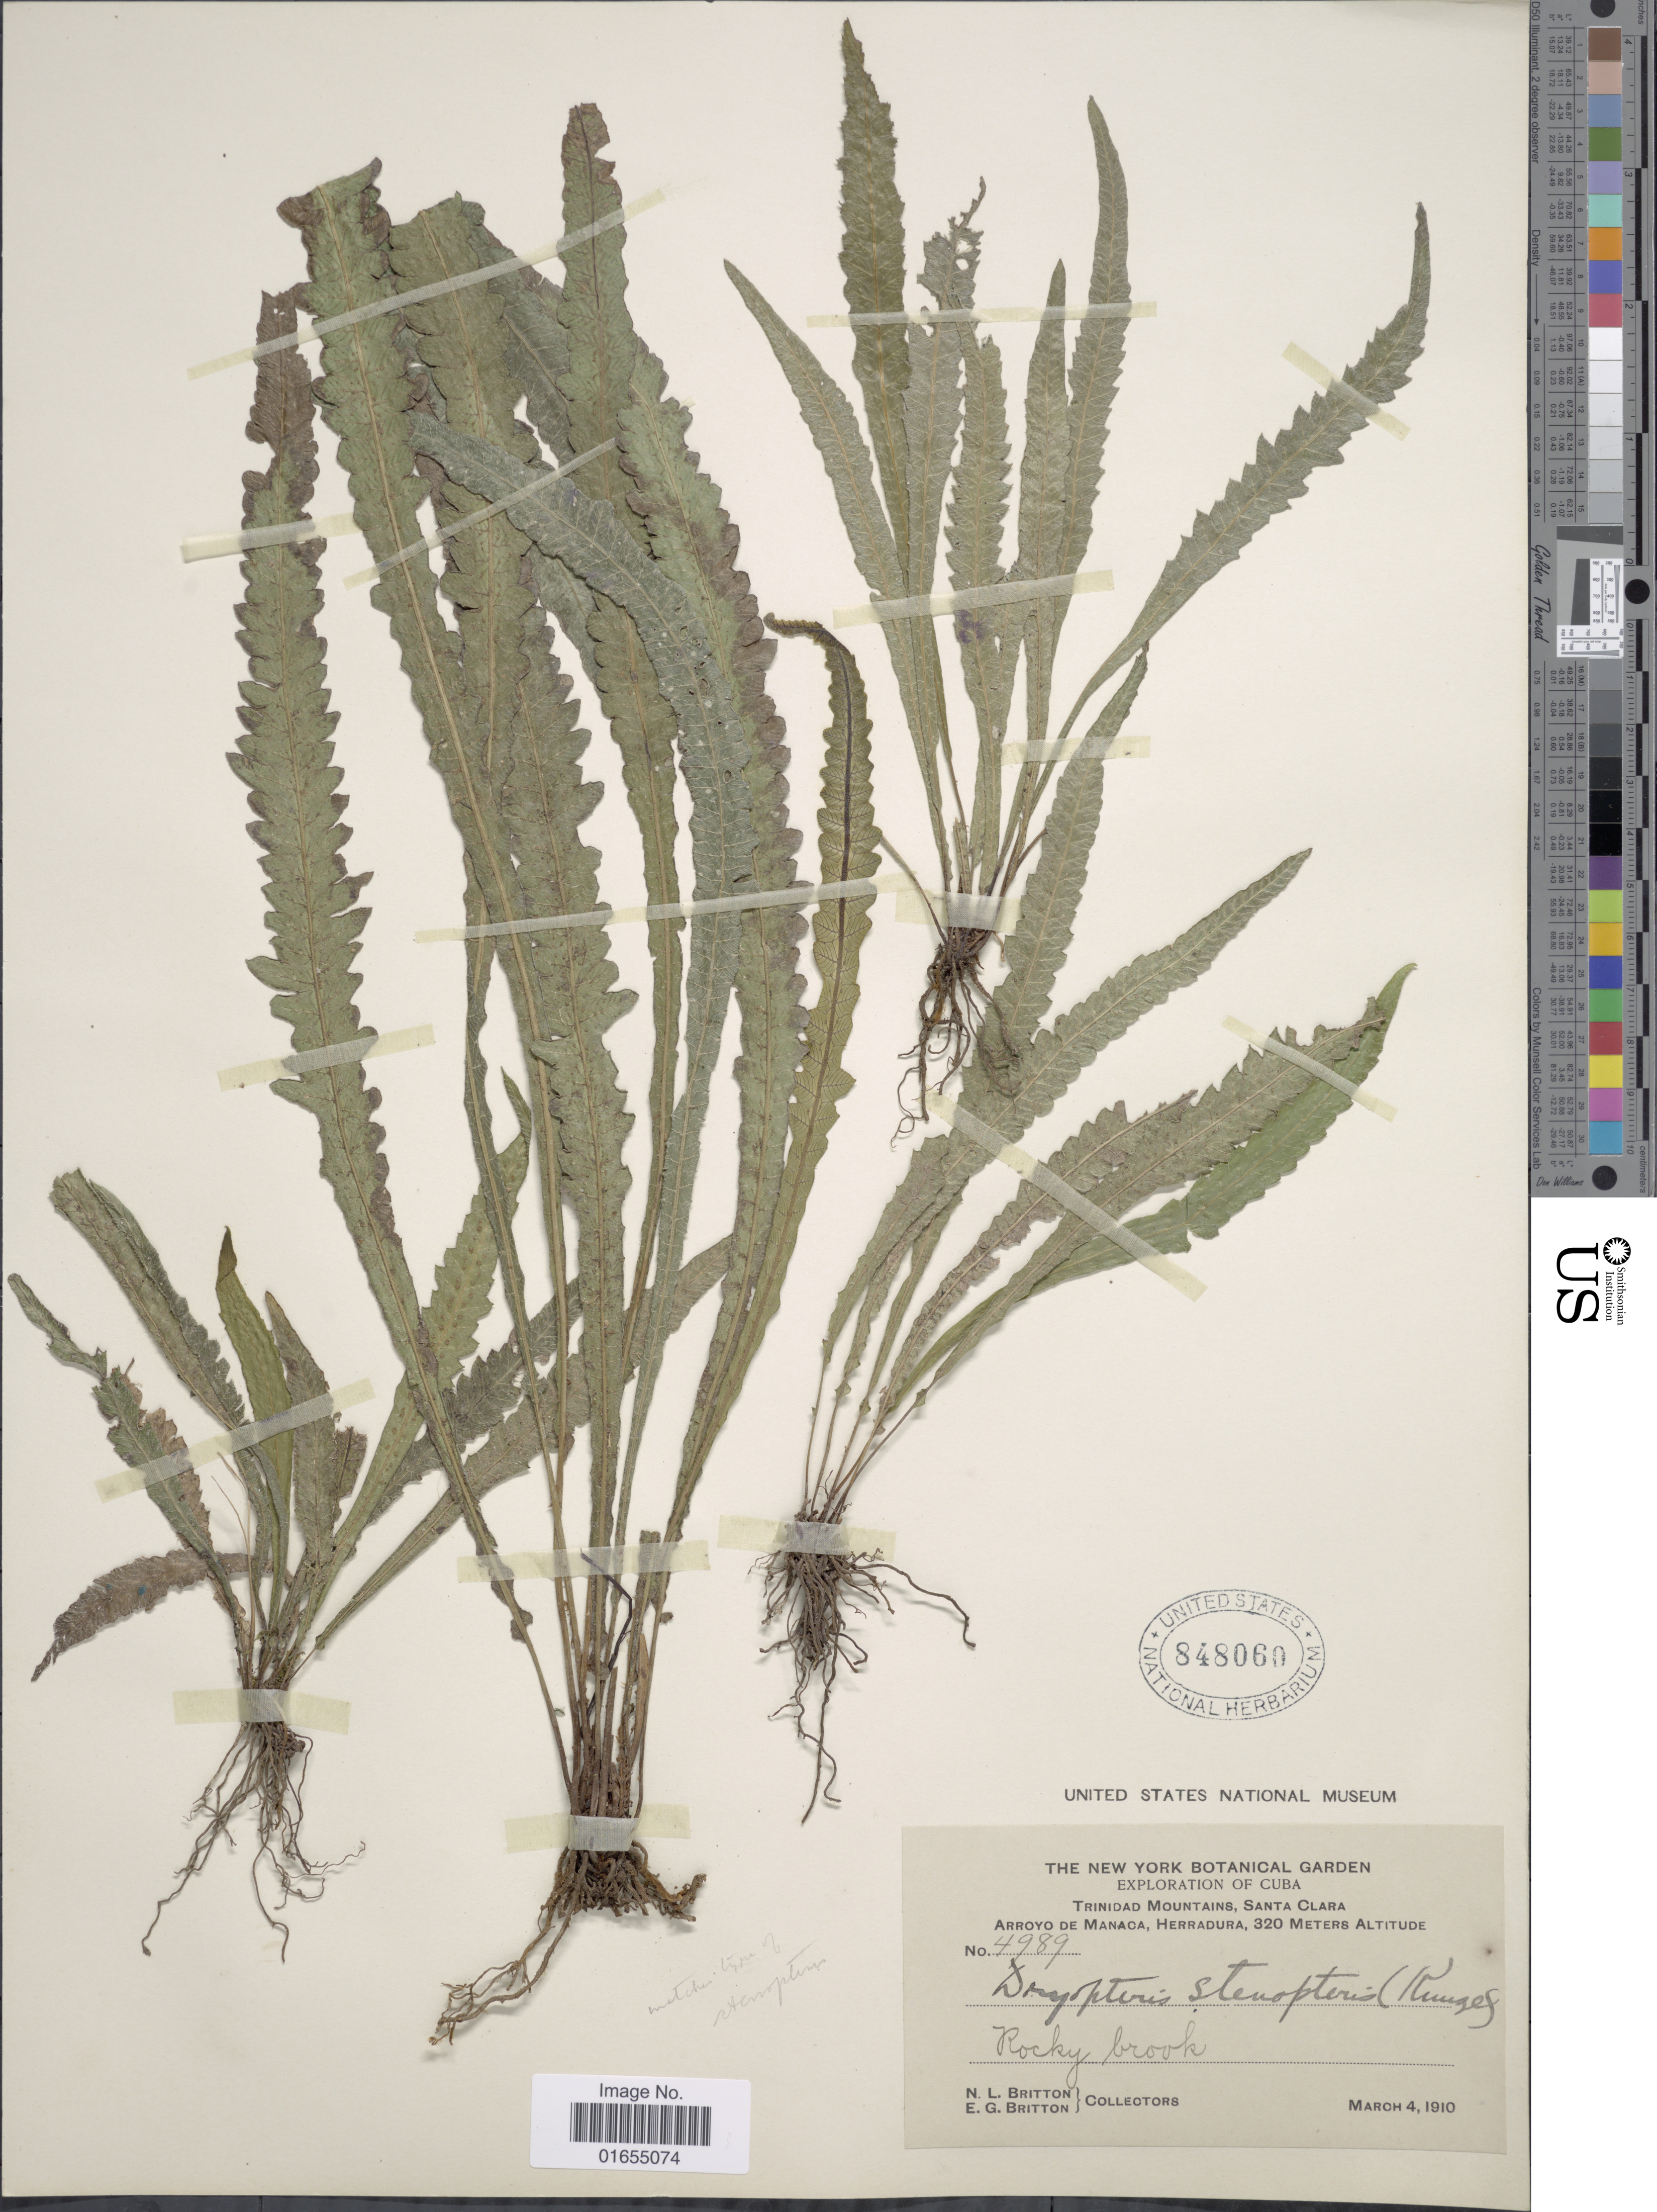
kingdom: Plantae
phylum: Tracheophyta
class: Polypodiopsida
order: Polypodiales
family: Thelypteridaceae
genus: Goniopteris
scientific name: Goniopteris scolopendrioides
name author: (L.) C. Presl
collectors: N. Britton & E. G. Britton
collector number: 4989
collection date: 1910-03-04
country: Cuba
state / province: Las Villas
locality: Trinidad Mountains,Santa Clara, Arroyo de Manaca, Herradura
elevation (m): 320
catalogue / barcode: US 848060